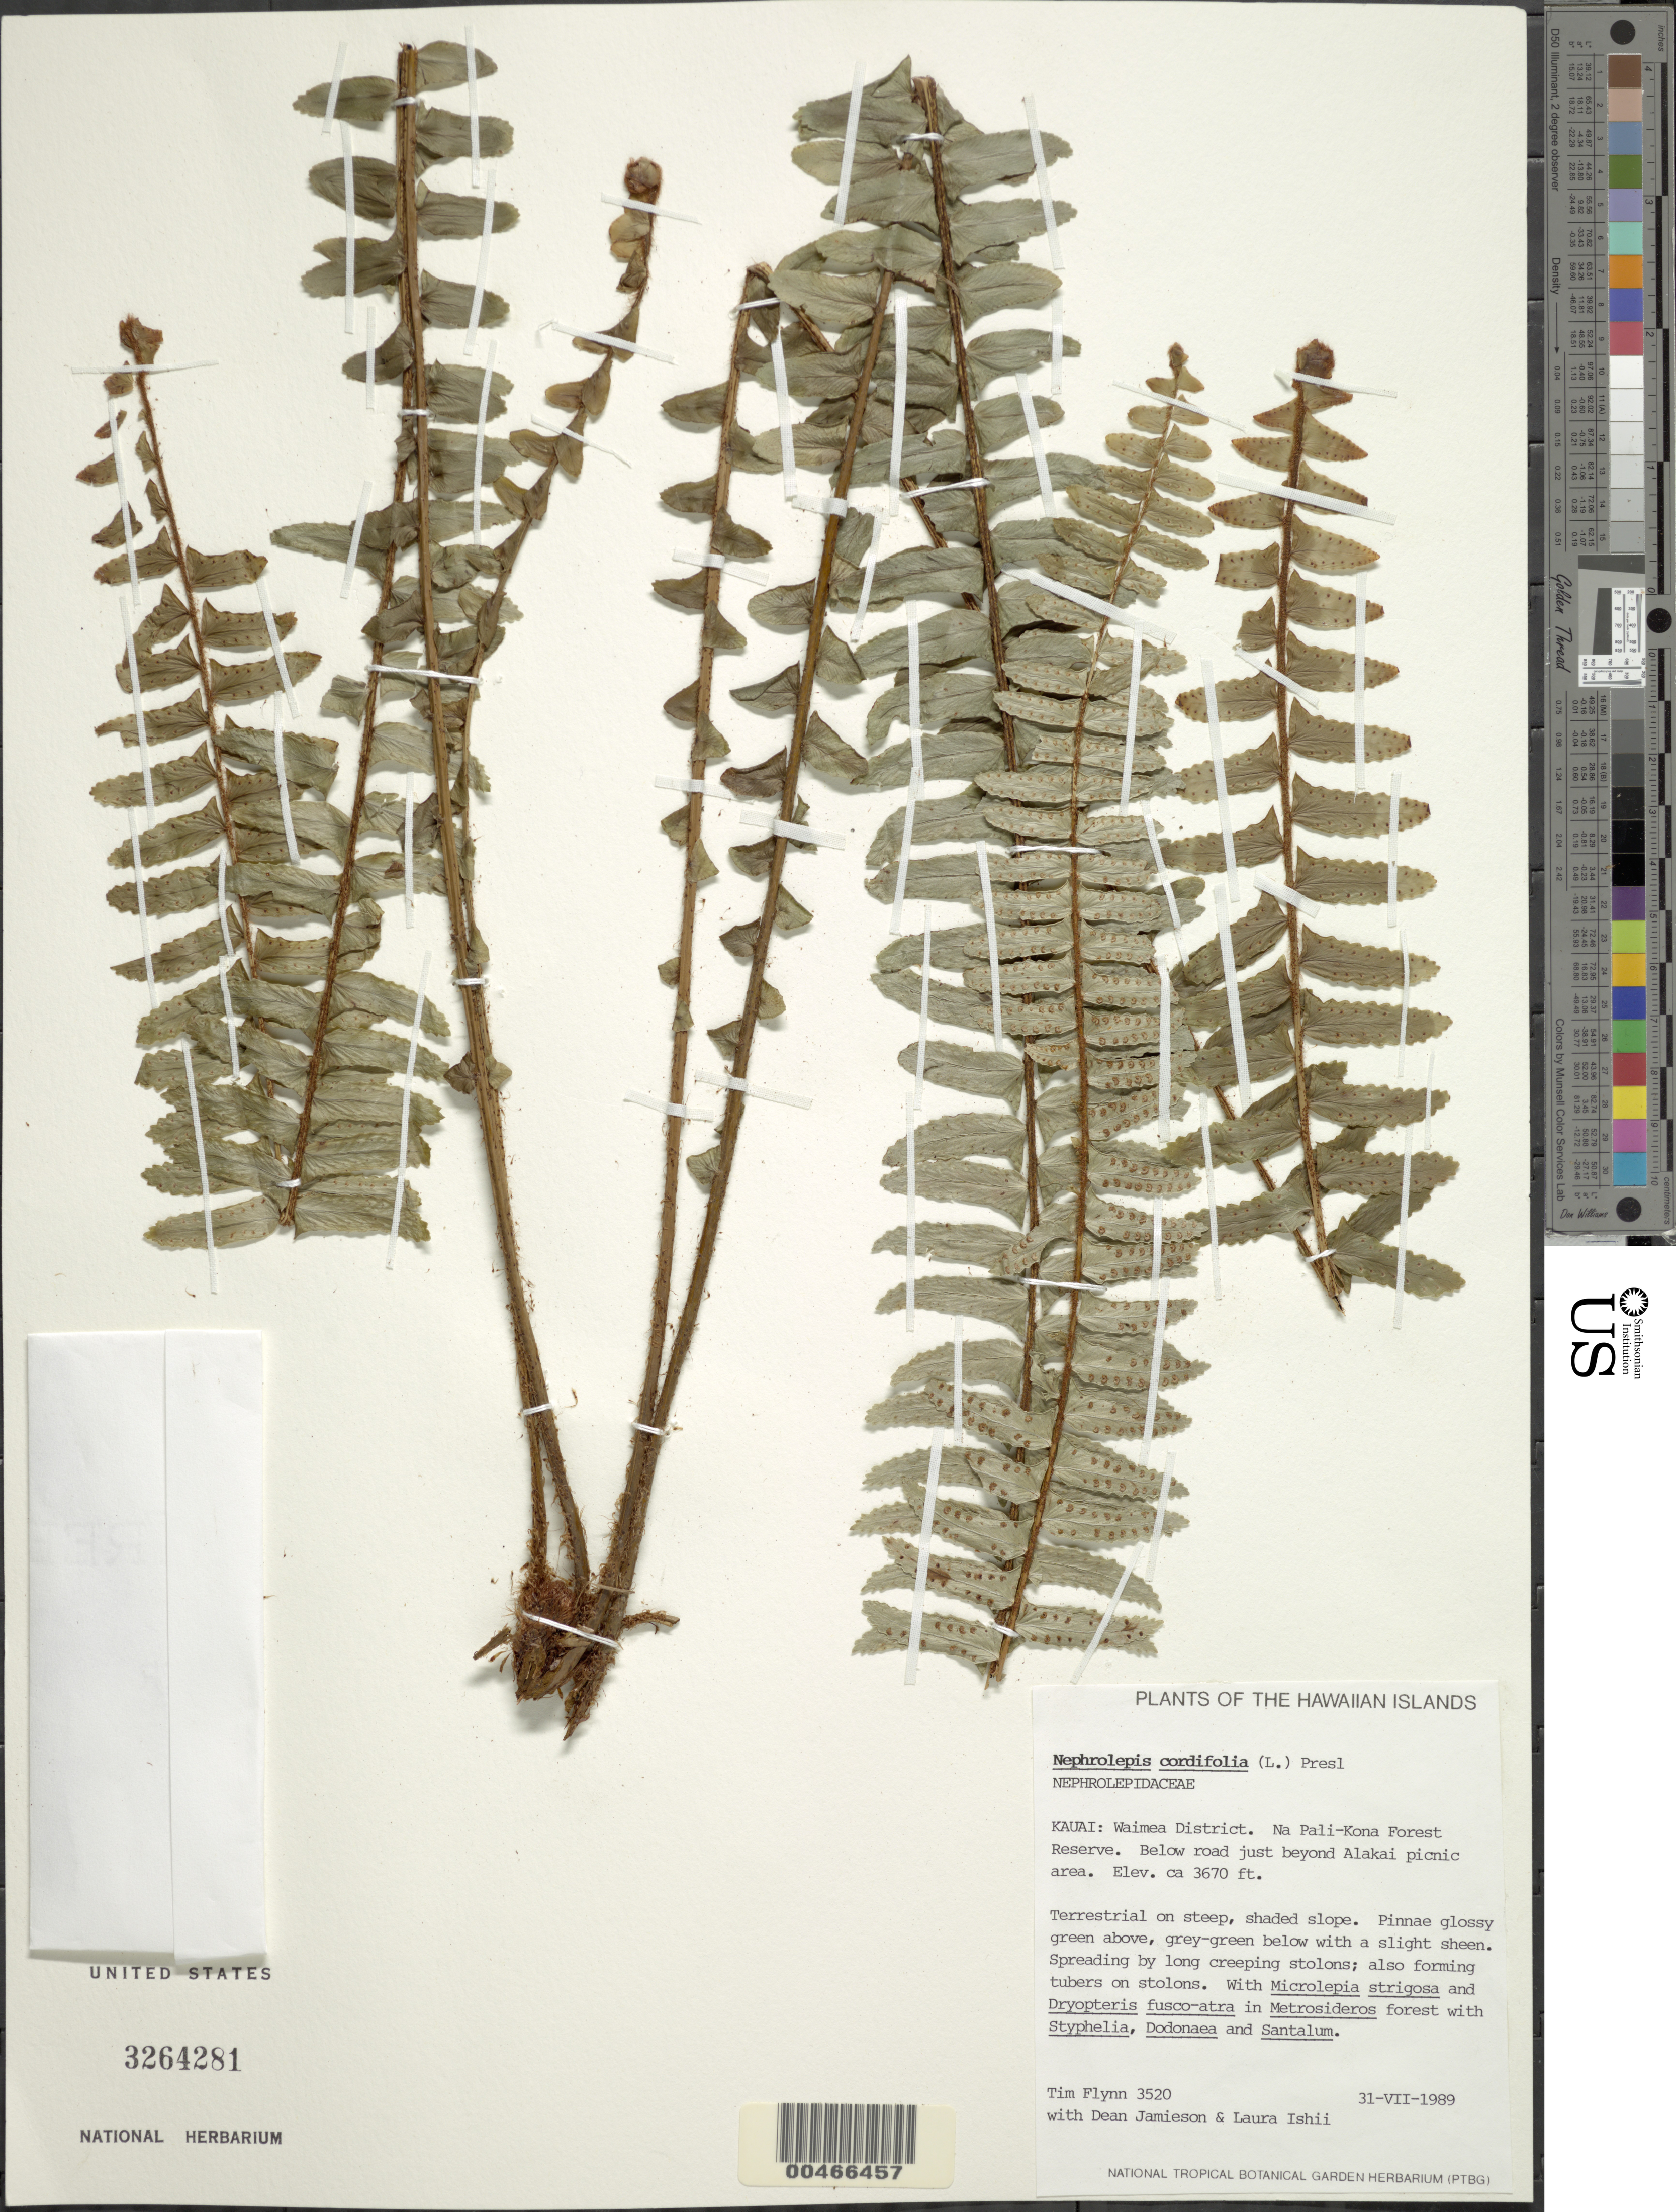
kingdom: Plantae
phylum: Tracheophyta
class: Polypodiopsida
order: Polypodiales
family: Nephrolepidaceae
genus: Nephrolepis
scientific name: Nephrolepis cordifolia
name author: (L.) C. Presl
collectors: T. W. Flynn, D. Jamieson & L. Ishii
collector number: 3520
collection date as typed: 31 Jul 1989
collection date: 1989-07-31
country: United States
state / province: Hawaii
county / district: Kauai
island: Kaua'i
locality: Waimea District. Na Pali-Kona Forest Reserve. Below road just beyond Alakai picnic area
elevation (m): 1119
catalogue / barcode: US 3264281